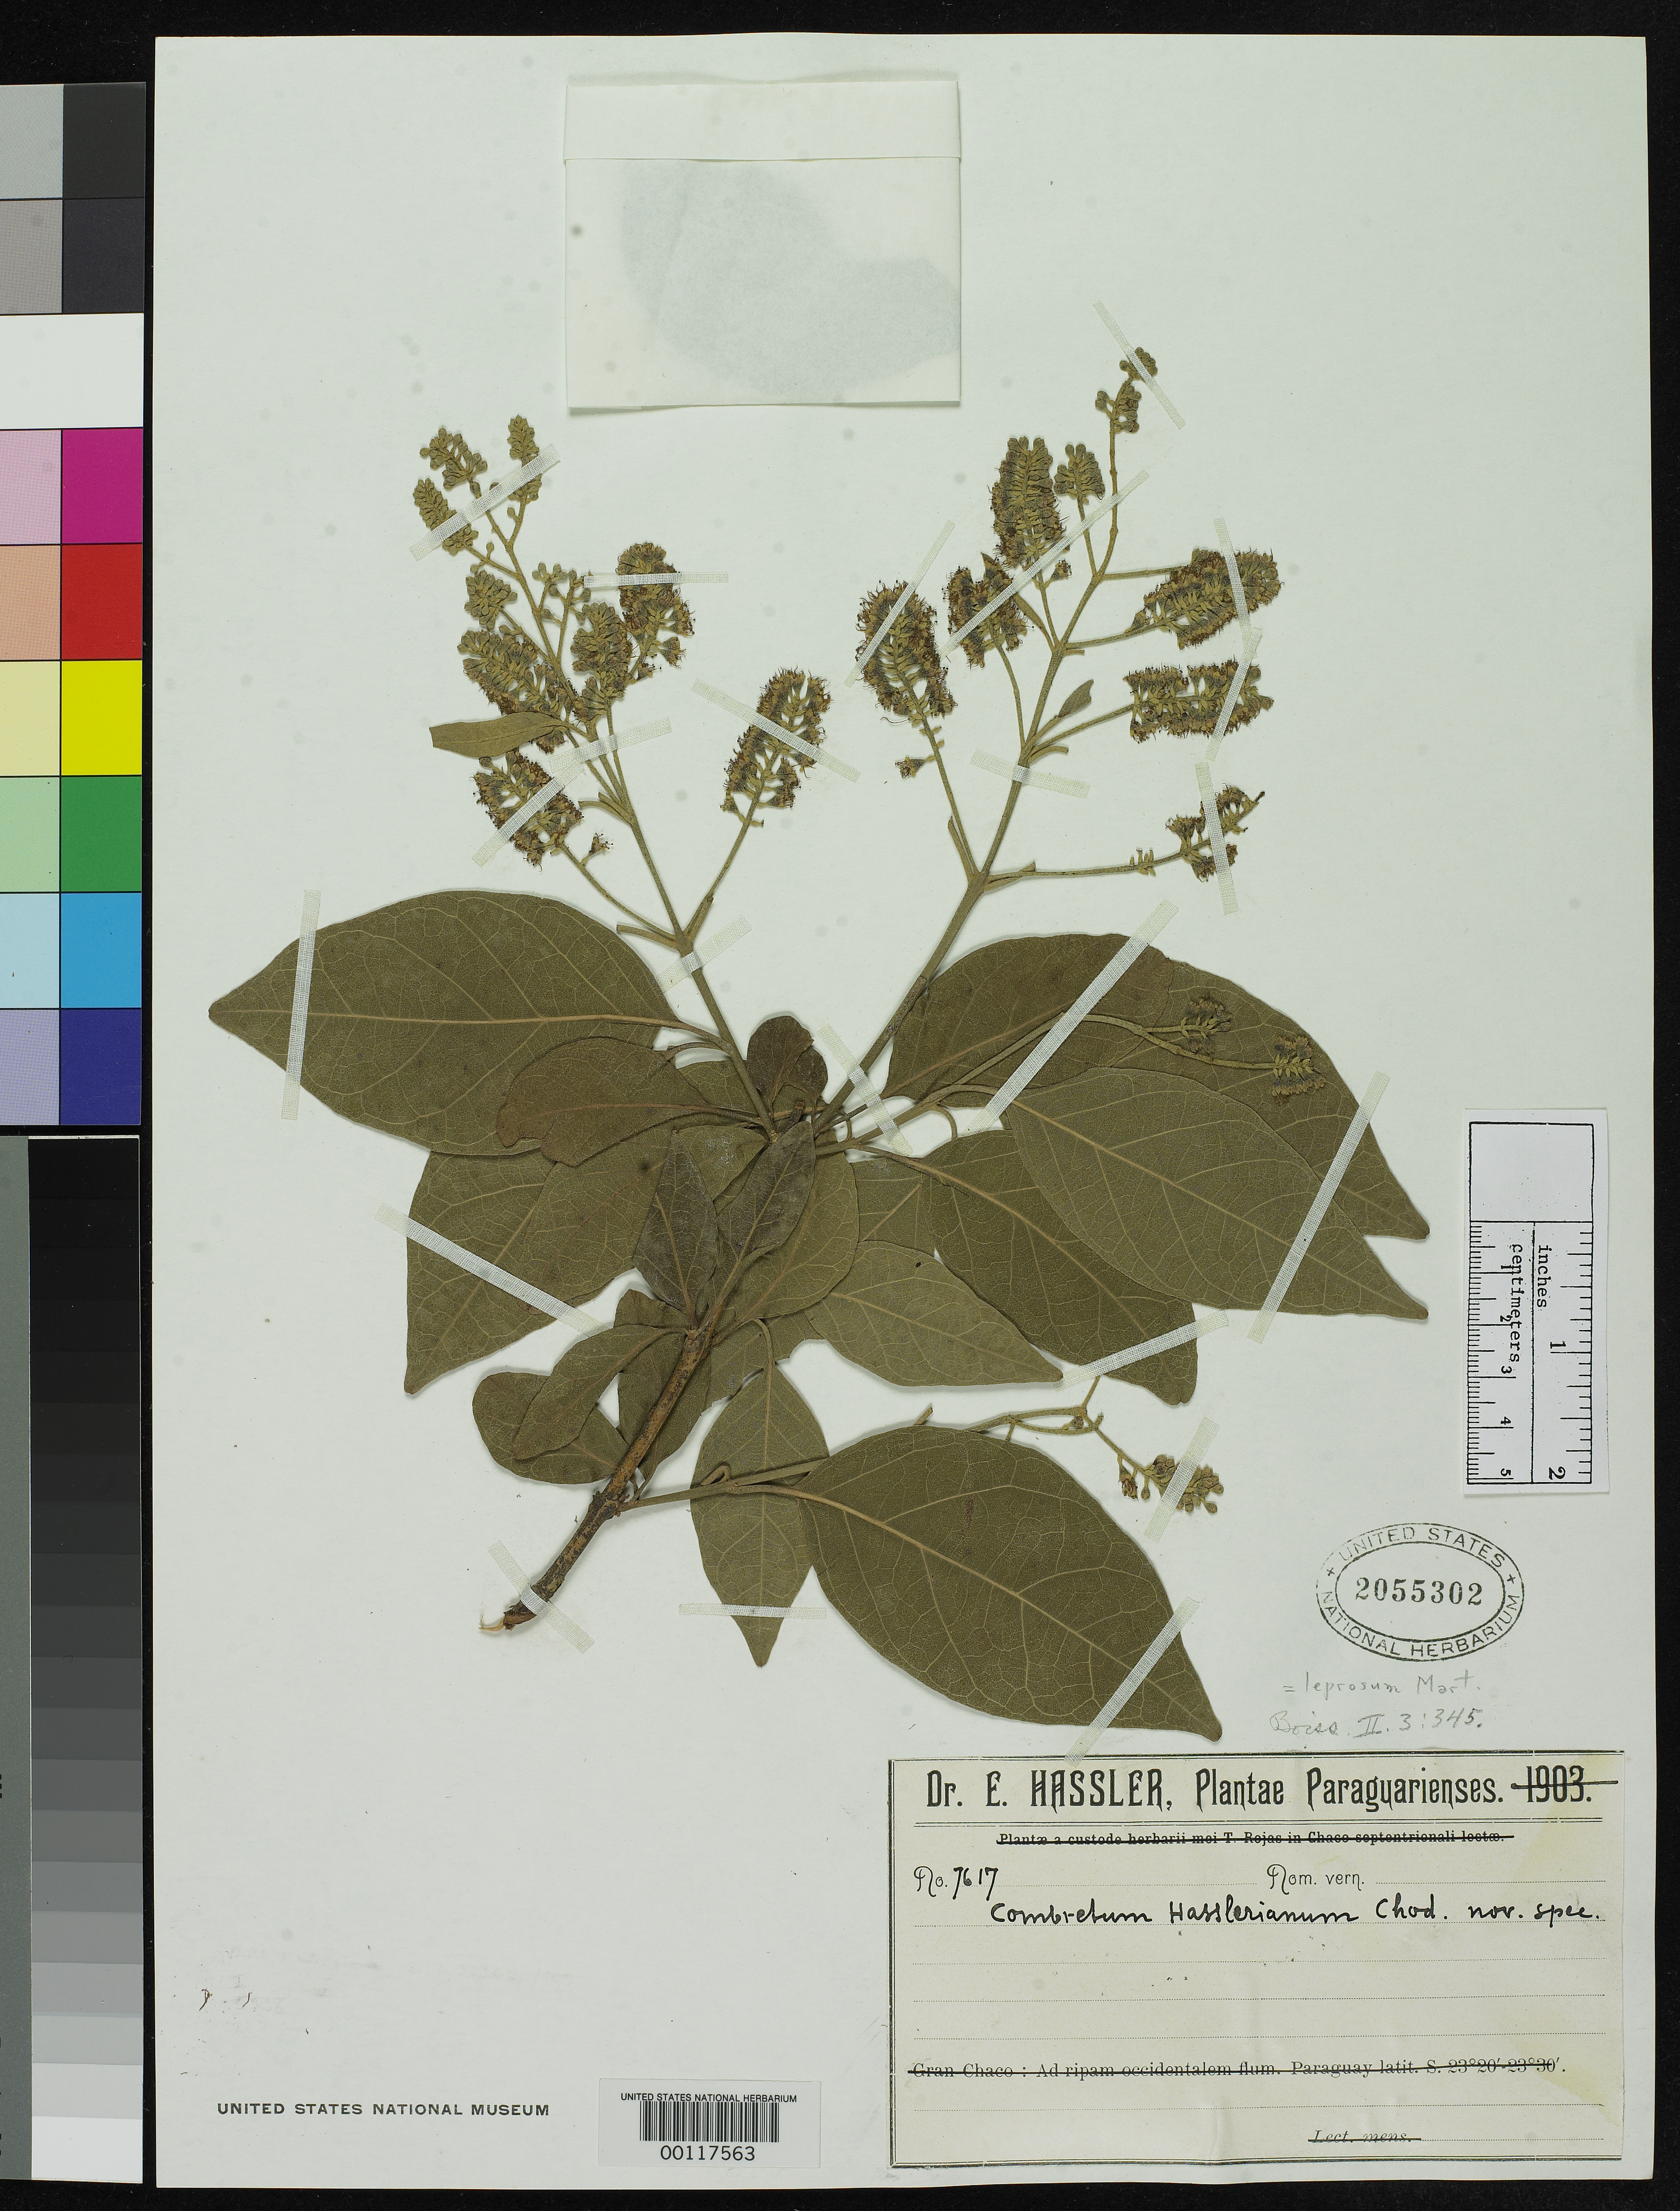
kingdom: Plantae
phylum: Tracheophyta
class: Magnoliopsida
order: Myrtales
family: Combretaceae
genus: Combretum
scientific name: Combretum hasslerianum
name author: Chodat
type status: Isotype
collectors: E. Hassler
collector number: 7617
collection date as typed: Oct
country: Paraguay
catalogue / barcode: US 2055302